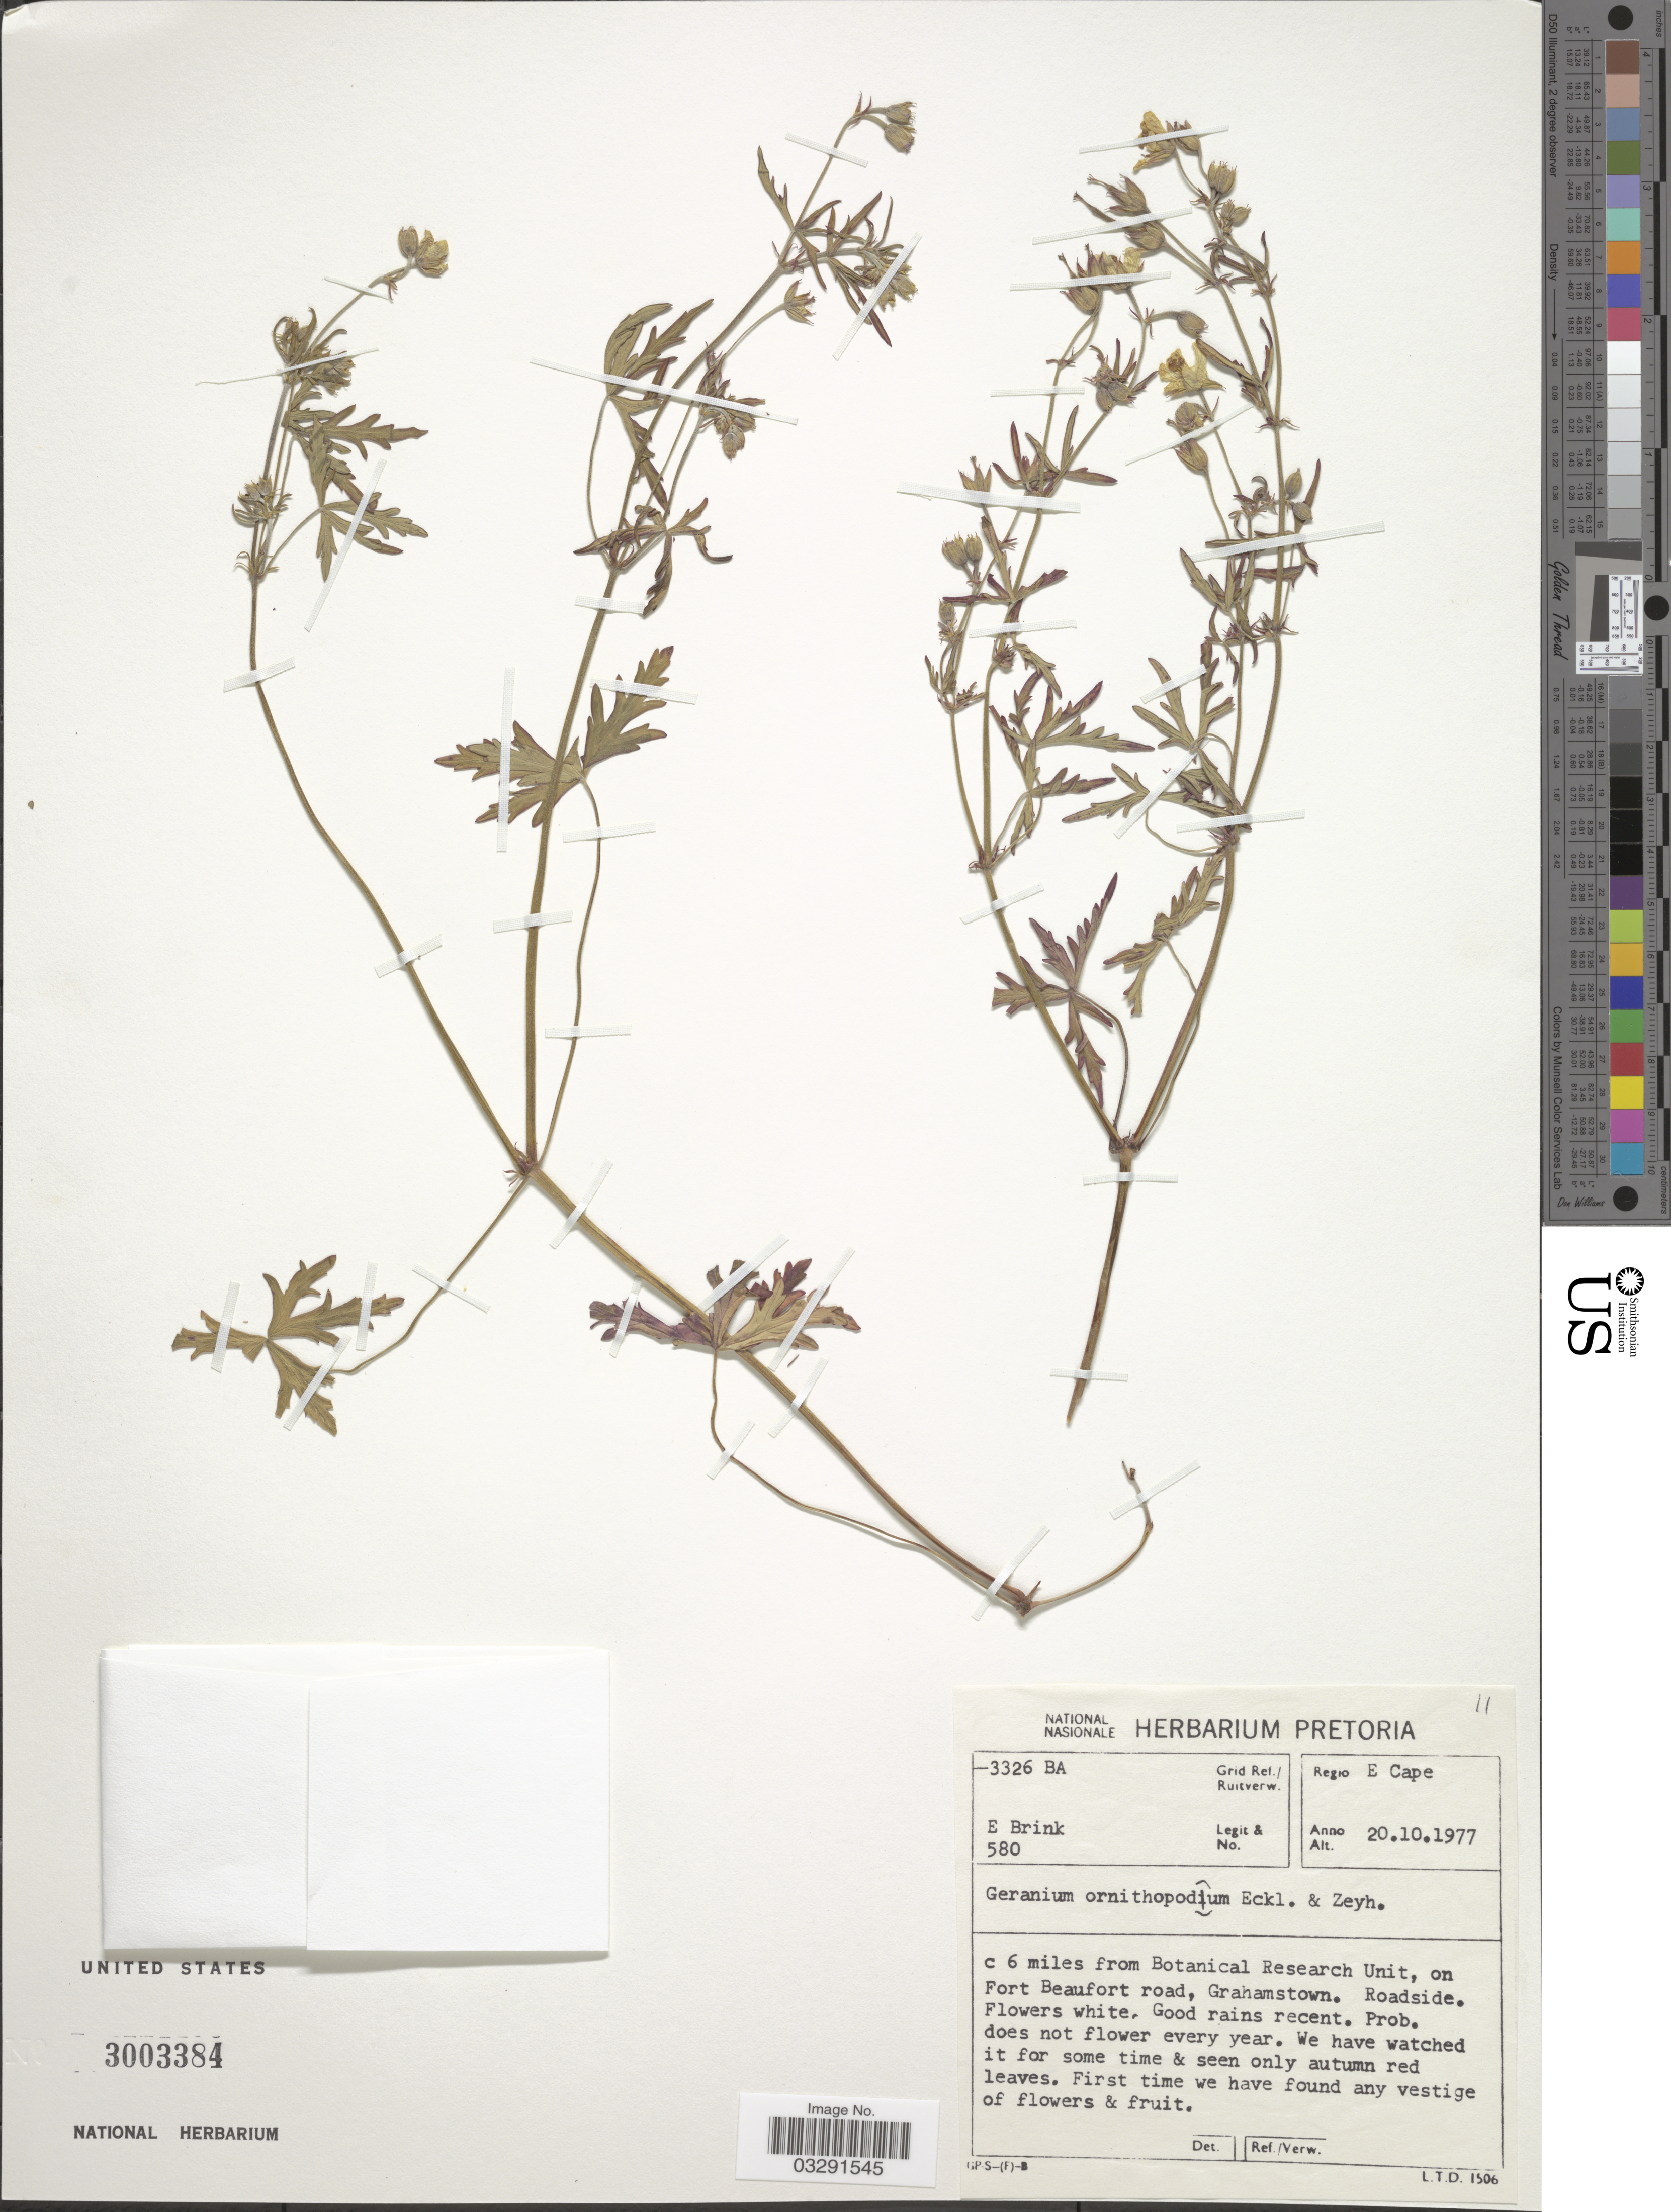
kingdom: Plantae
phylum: Tracheophyta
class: Magnoliopsida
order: Geraniales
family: Geraniaceae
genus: Geranium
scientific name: Geranium caffrum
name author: Eckl. & Zeyh.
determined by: Aedo, C.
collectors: E. Brink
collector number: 580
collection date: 1977-10-20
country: South Africa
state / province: Eastern Cape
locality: Regio E Cape. Grid Ref./Ruitverw. 3326 BA. c 6 miles from Botanical Research Unit, on Fort Beaufort road, Grahamstown. Roadside.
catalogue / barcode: US 3003384